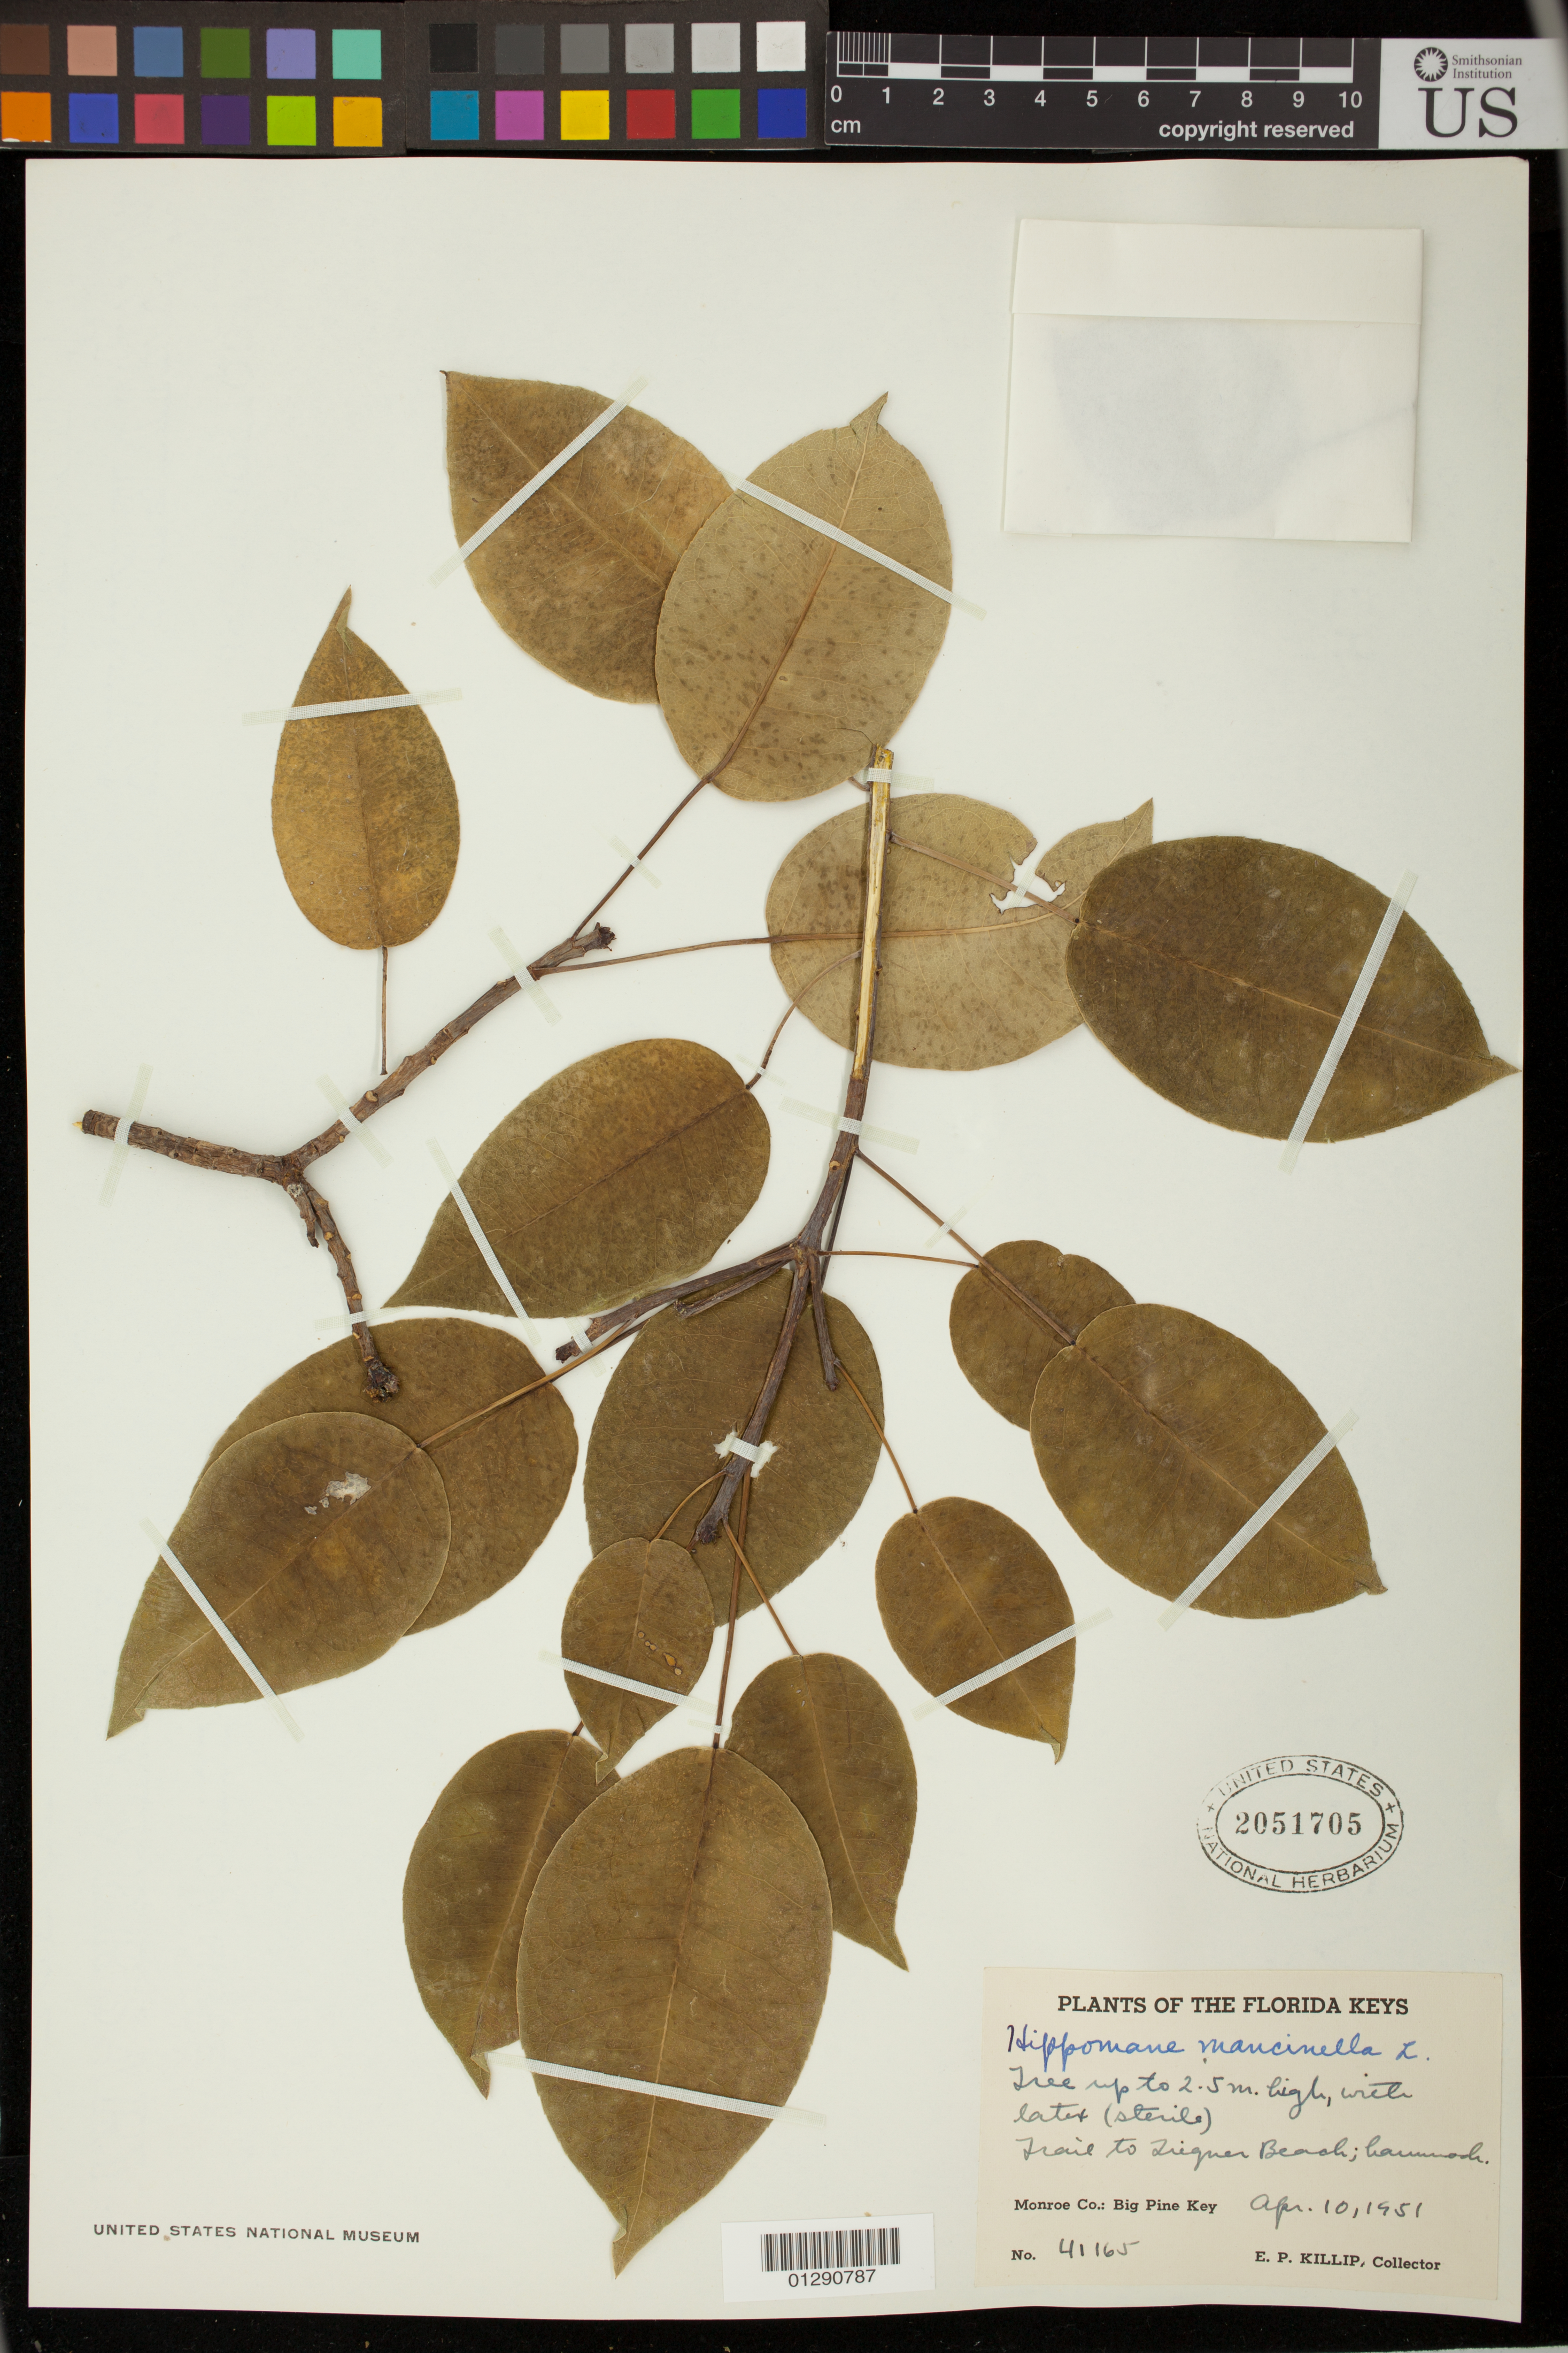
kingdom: Plantae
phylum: Tracheophyta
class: Magnoliopsida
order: Malpighiales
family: Euphorbiaceae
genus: Hippomane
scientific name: Hippomane mancinella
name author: L.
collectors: E. P. Killip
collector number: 41165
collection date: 1951-04-10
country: United States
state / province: Florida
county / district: Monroe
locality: Big Pine Key, Trail to Tiequer, Beach; hammock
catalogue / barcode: US 2051705